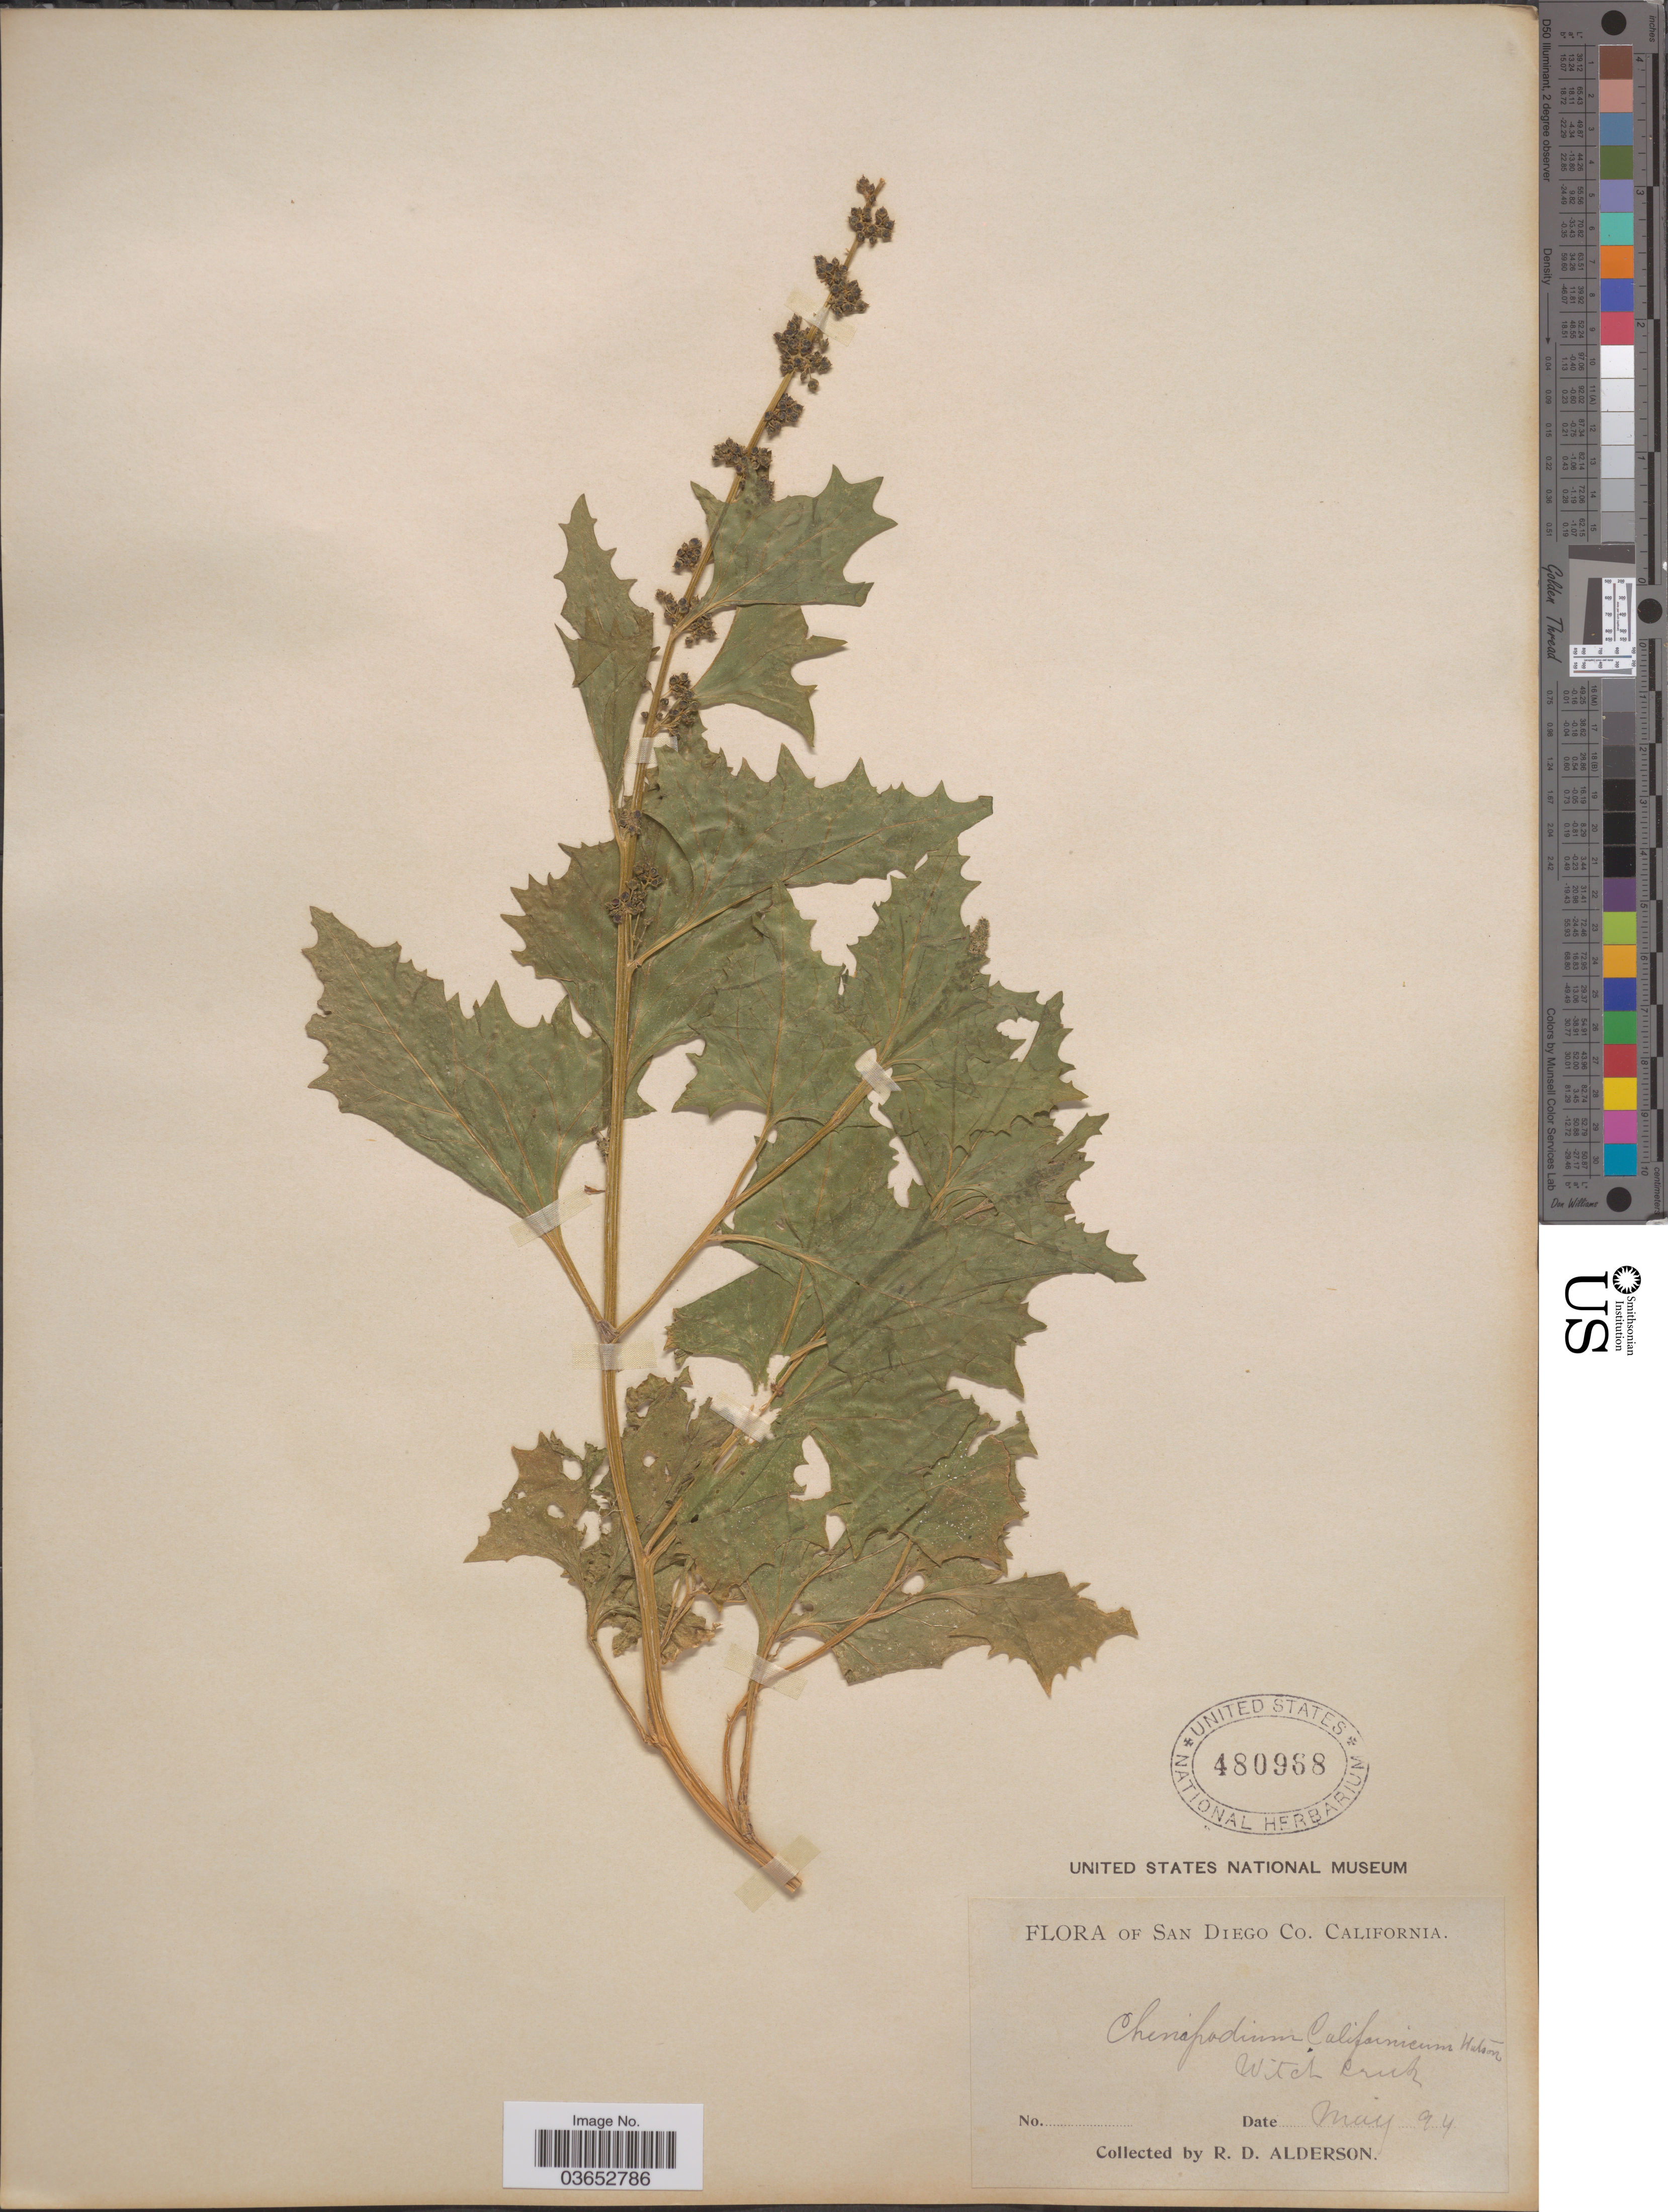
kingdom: Plantae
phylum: Tracheophyta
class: Magnoliopsida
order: Caryophyllales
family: Amaranthaceae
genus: Chenopodium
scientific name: Chenopodium californicum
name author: S. Watson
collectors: R. Alderson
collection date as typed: Transcribed d/m/y: /5/94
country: United States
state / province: California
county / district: San Diego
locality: San Diego Co. Witch Creek.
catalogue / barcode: US 480968